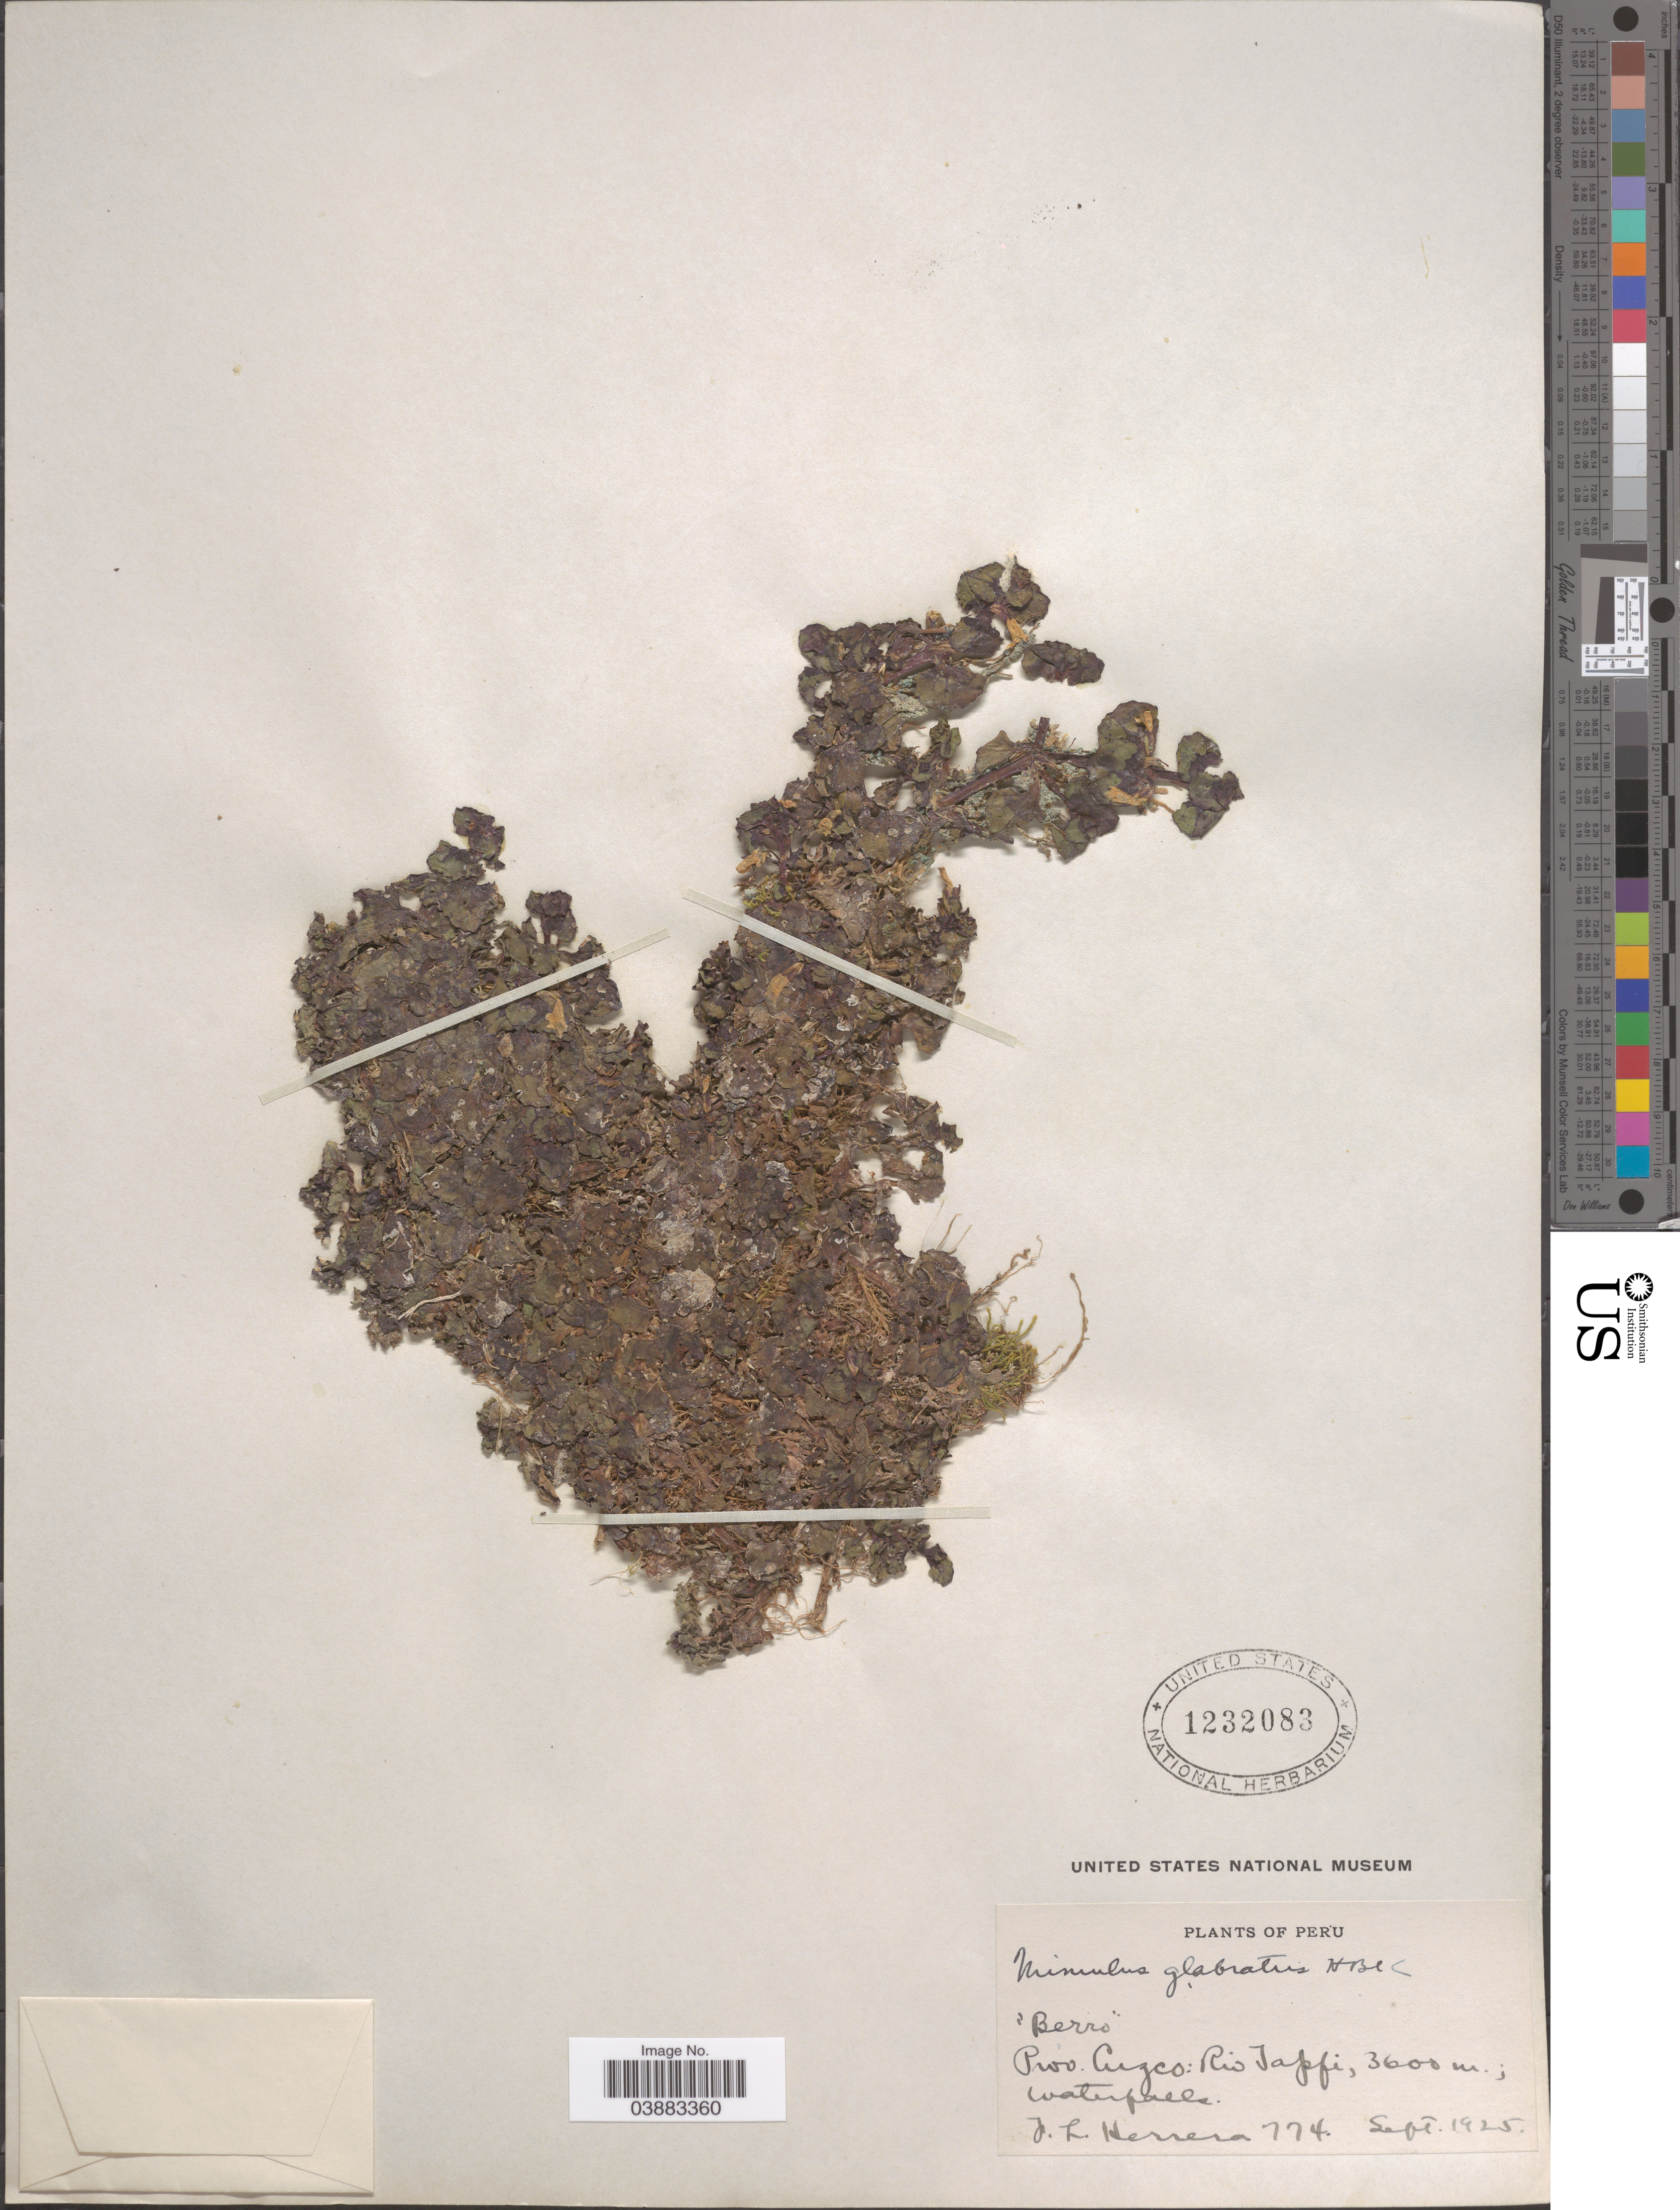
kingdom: Plantae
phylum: Tracheophyta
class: Magnoliopsida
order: Lamiales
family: Phrymaceae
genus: Mimulus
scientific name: Mimulus glabratus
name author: Kunth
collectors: J. L. Herrera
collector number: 774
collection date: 1925-09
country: Peru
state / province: Cusco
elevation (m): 3600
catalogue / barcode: US 1232083